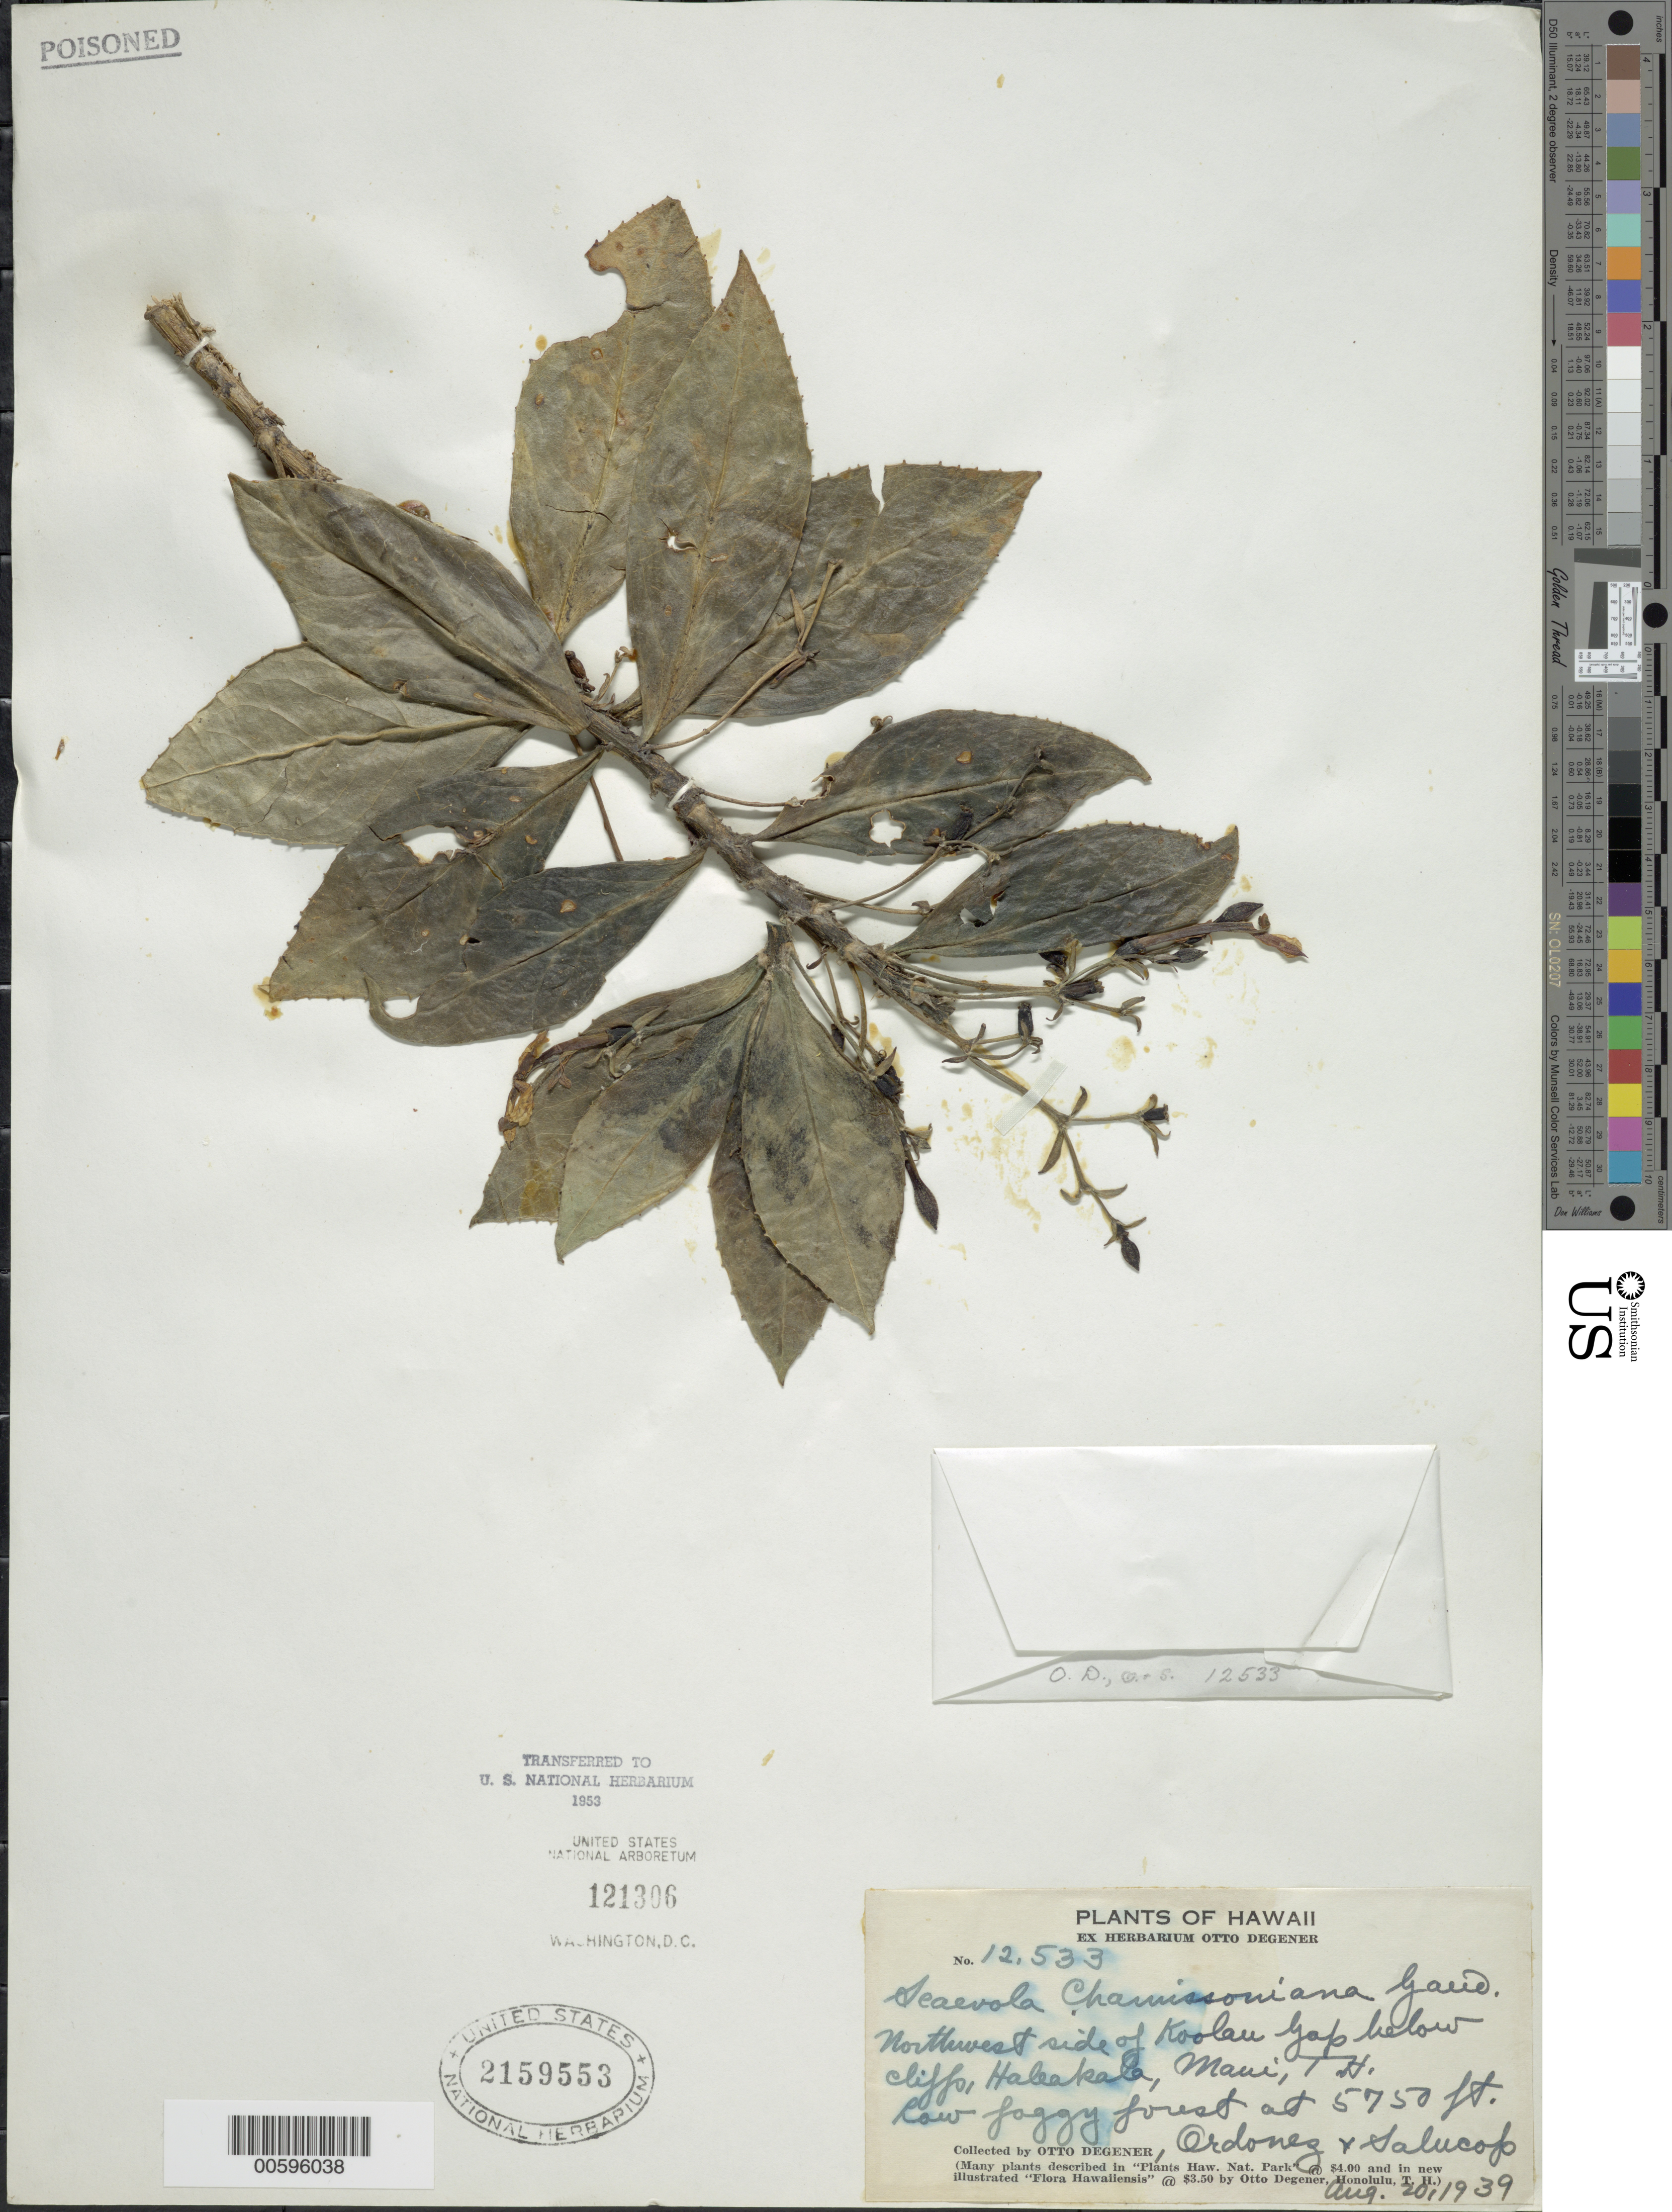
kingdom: Plantae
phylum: Tracheophyta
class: Magnoliopsida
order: Asterales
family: Goodeniaceae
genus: Scaevola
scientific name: Scaevola chamissoniana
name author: Gaudich.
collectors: O. Degener, Ordonez & -- Salucop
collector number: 12533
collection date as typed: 20 Aug 1939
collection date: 1939-08-20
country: United States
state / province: Hawaii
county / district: Maui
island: Maui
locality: NW side of Koolau Gap below cliffs, Haleakala.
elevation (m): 1753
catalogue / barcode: US 2159553